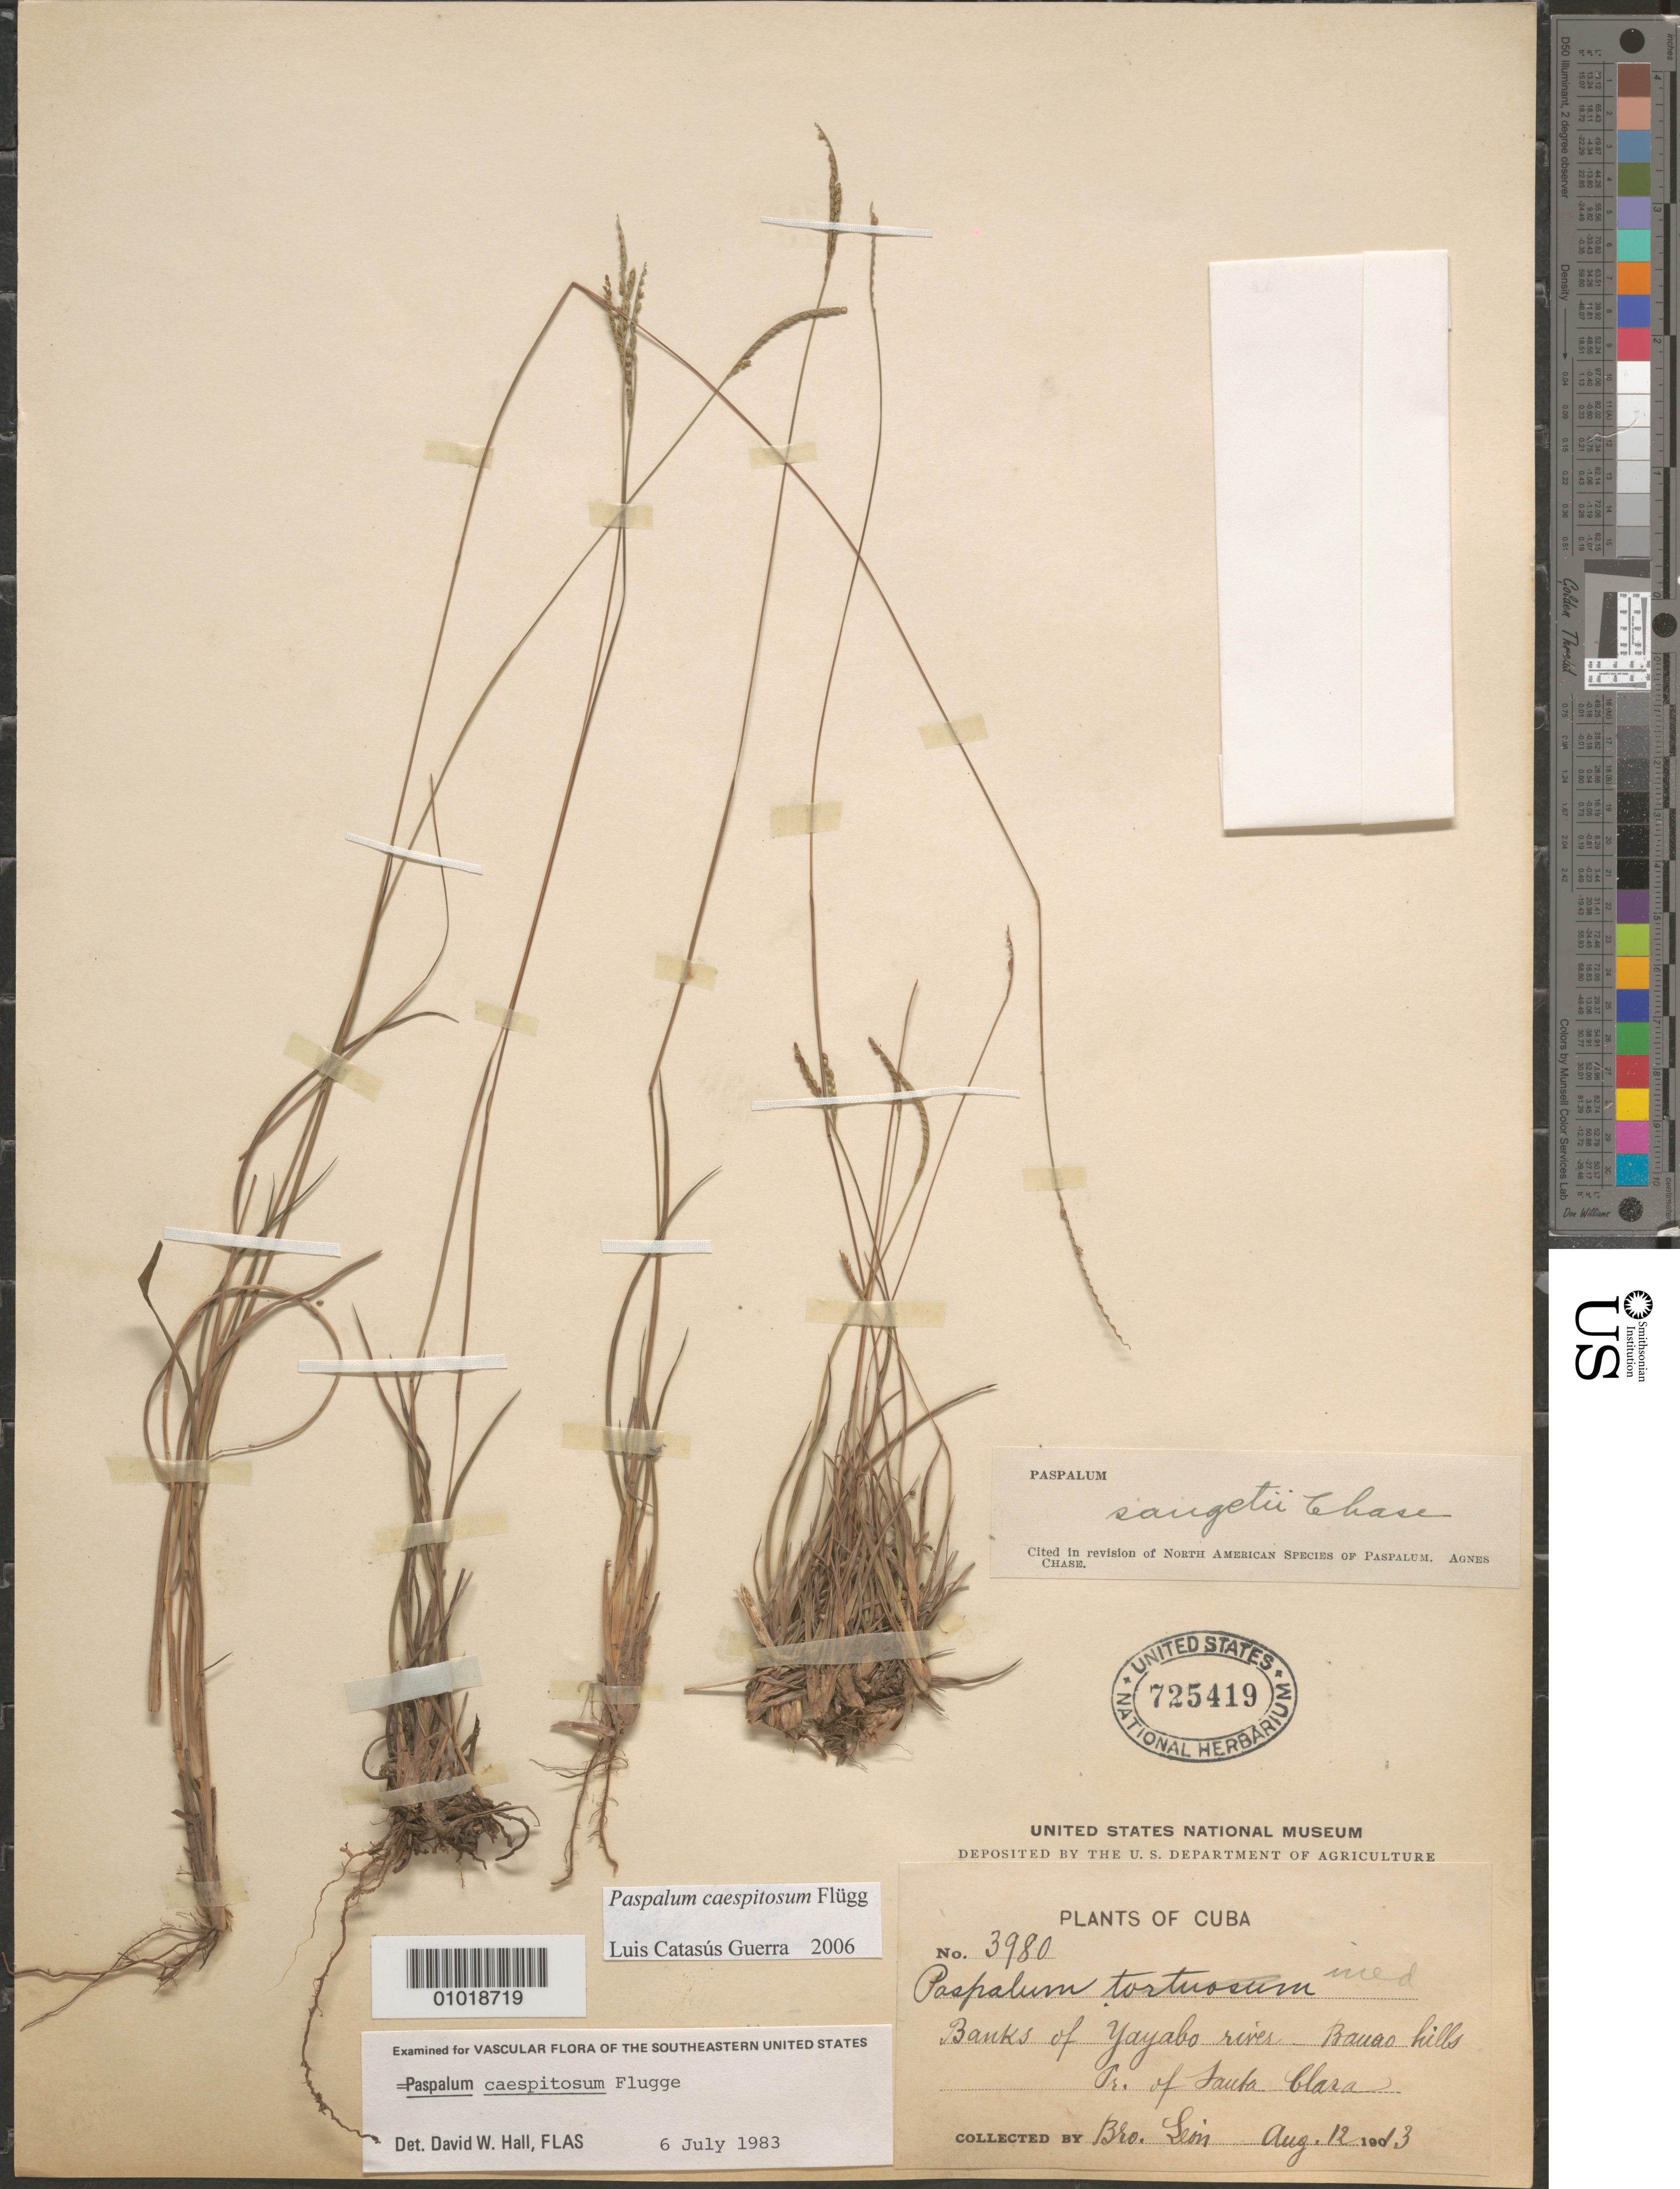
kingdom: Plantae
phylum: Tracheophyta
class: Liliopsida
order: Poales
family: Poaceae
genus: Paspalum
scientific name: Paspalum caespitosum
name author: Flüggé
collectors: Bro. León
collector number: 3980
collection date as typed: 12 Aug 1913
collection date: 1913-08-12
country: Cuba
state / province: Villa Clara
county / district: Santa Clara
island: Cuba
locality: Banks of Yayabo river, Bauao [sp] hills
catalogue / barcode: US 725419